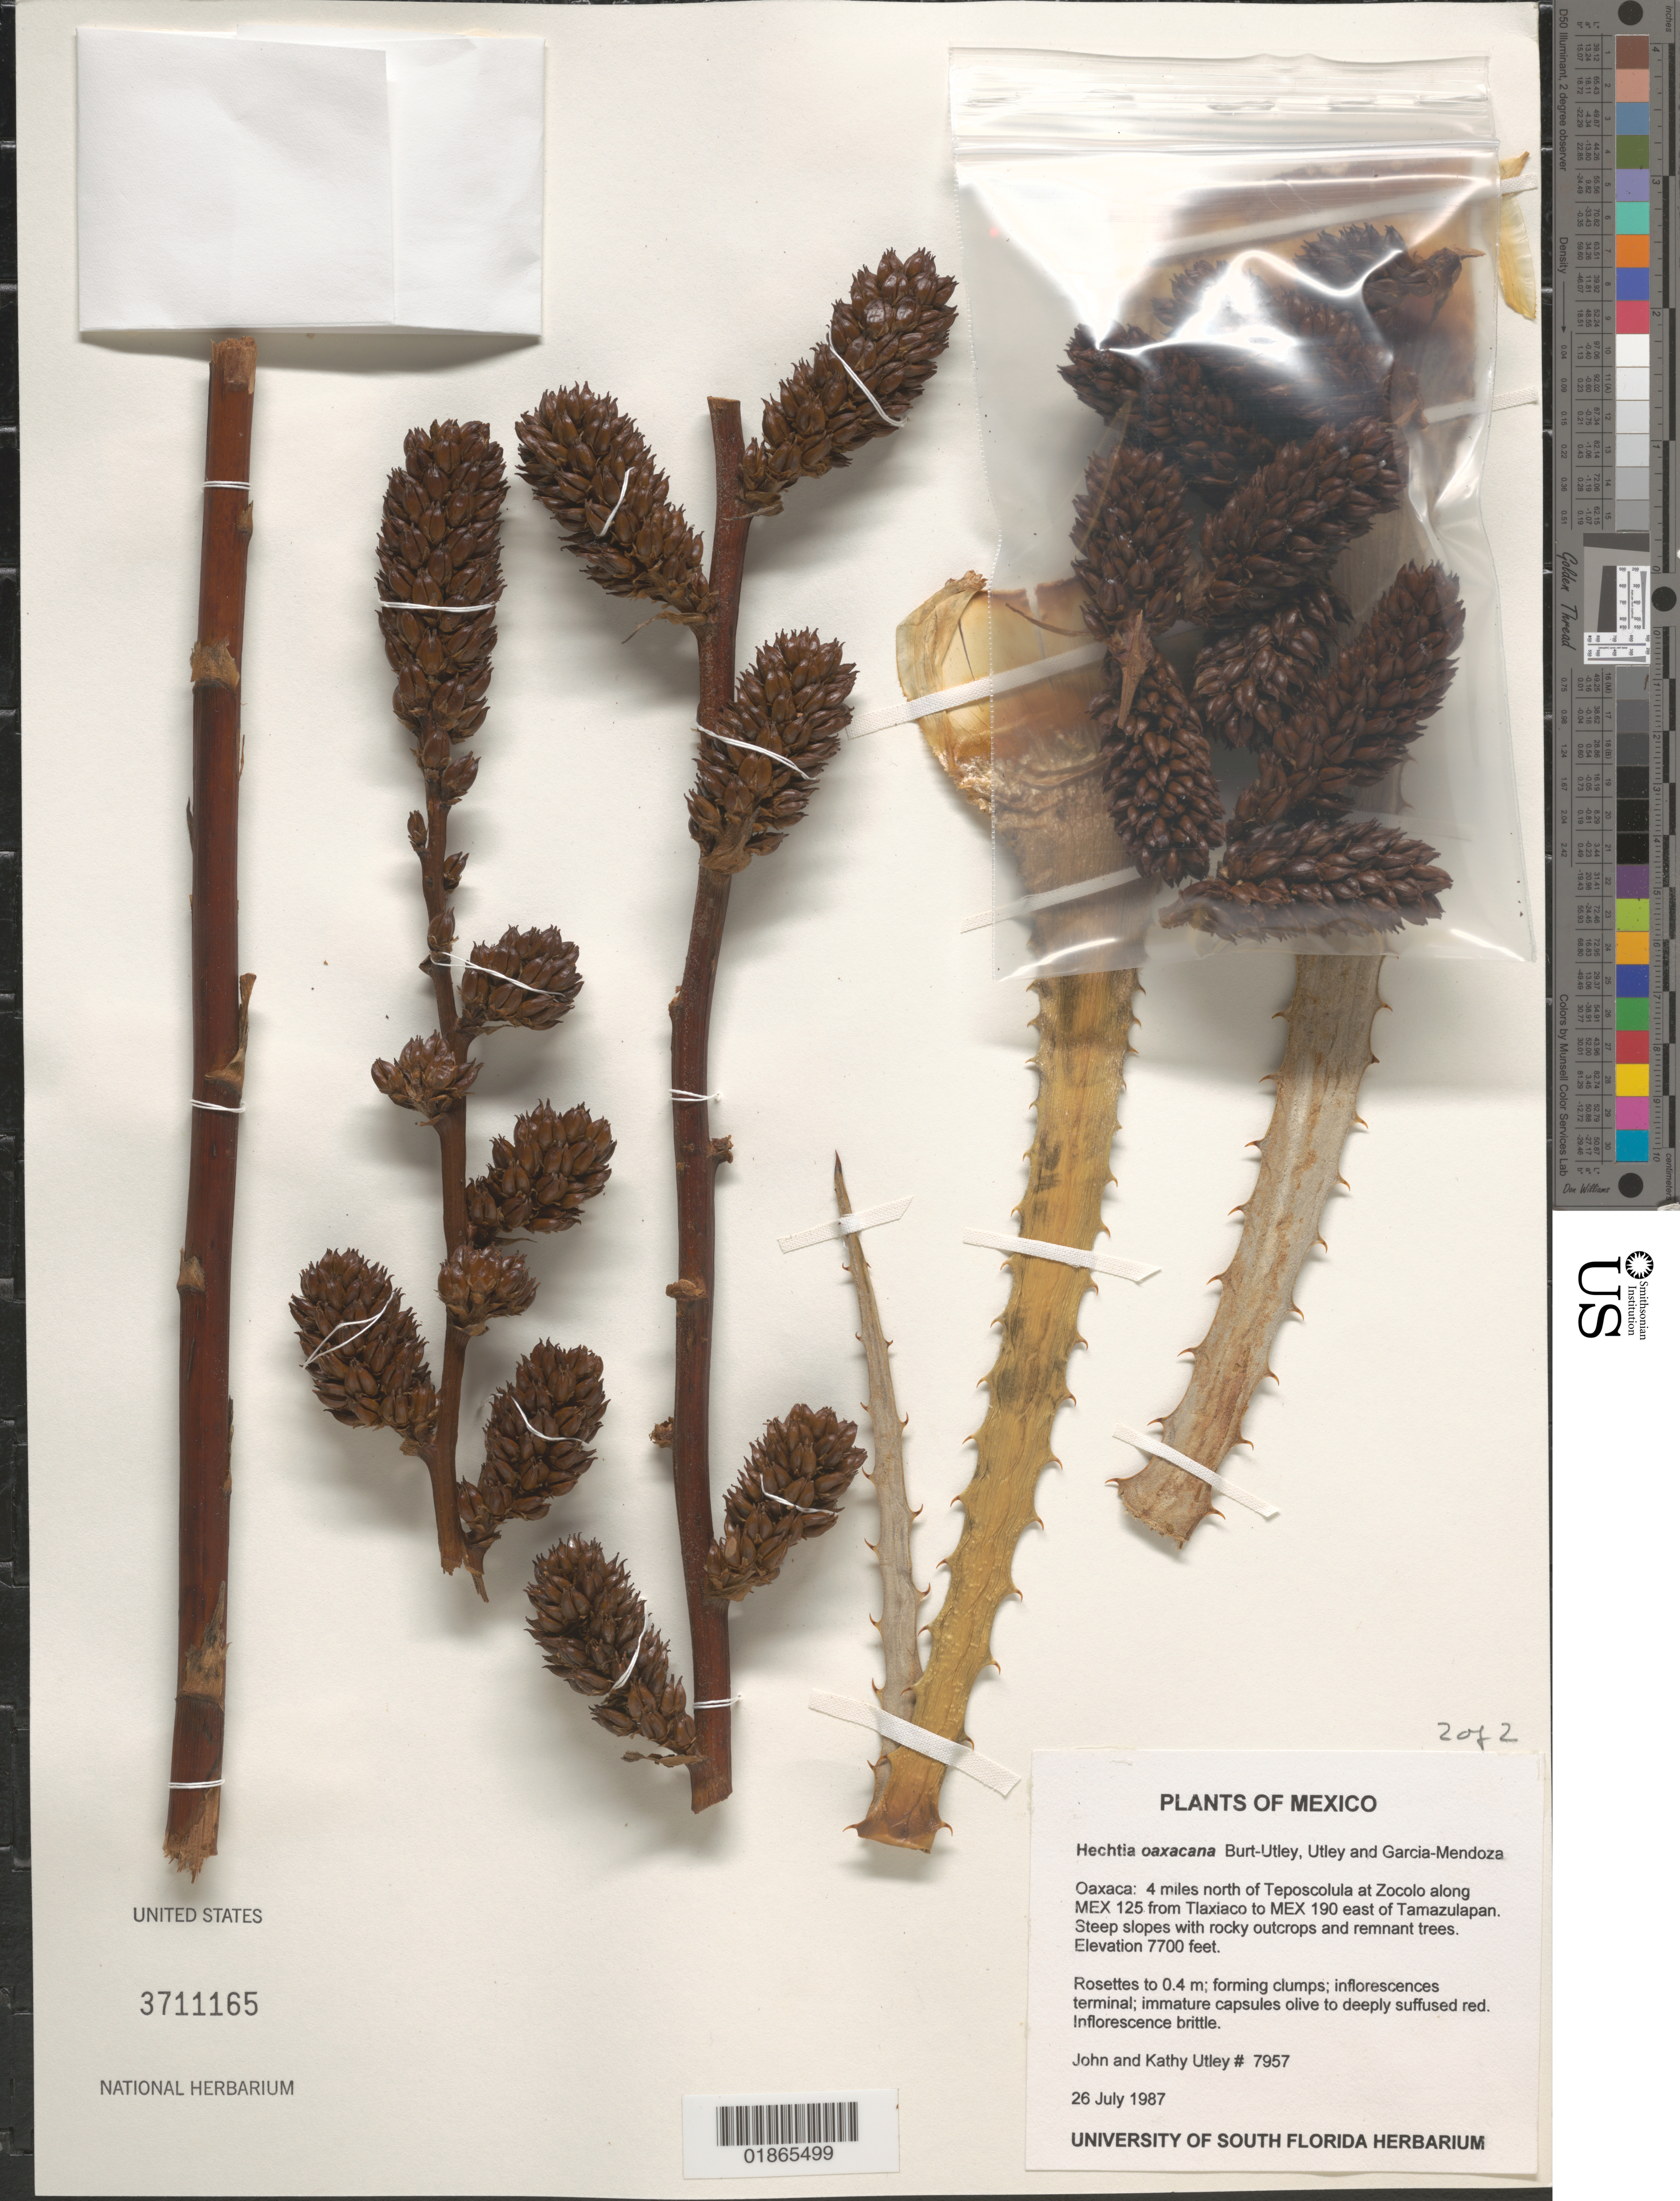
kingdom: Plantae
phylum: Tracheophyta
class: Liliopsida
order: Poales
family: Bromeliaceae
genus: Hechtia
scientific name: Hechtia oaxacana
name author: Burt-Utley et al.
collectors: J. Utley & K. Utley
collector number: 7957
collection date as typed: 26 July 1984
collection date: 1984-07-26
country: Mexico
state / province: Oaxaca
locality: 4 miles north of Teposcolula at Zocolo along MEX 125 from Tlaxiaco to MEX 190 east of Tamazulapan.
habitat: Steep slopes with rocky outcrops and remnant trees.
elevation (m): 2347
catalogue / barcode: US 3711165